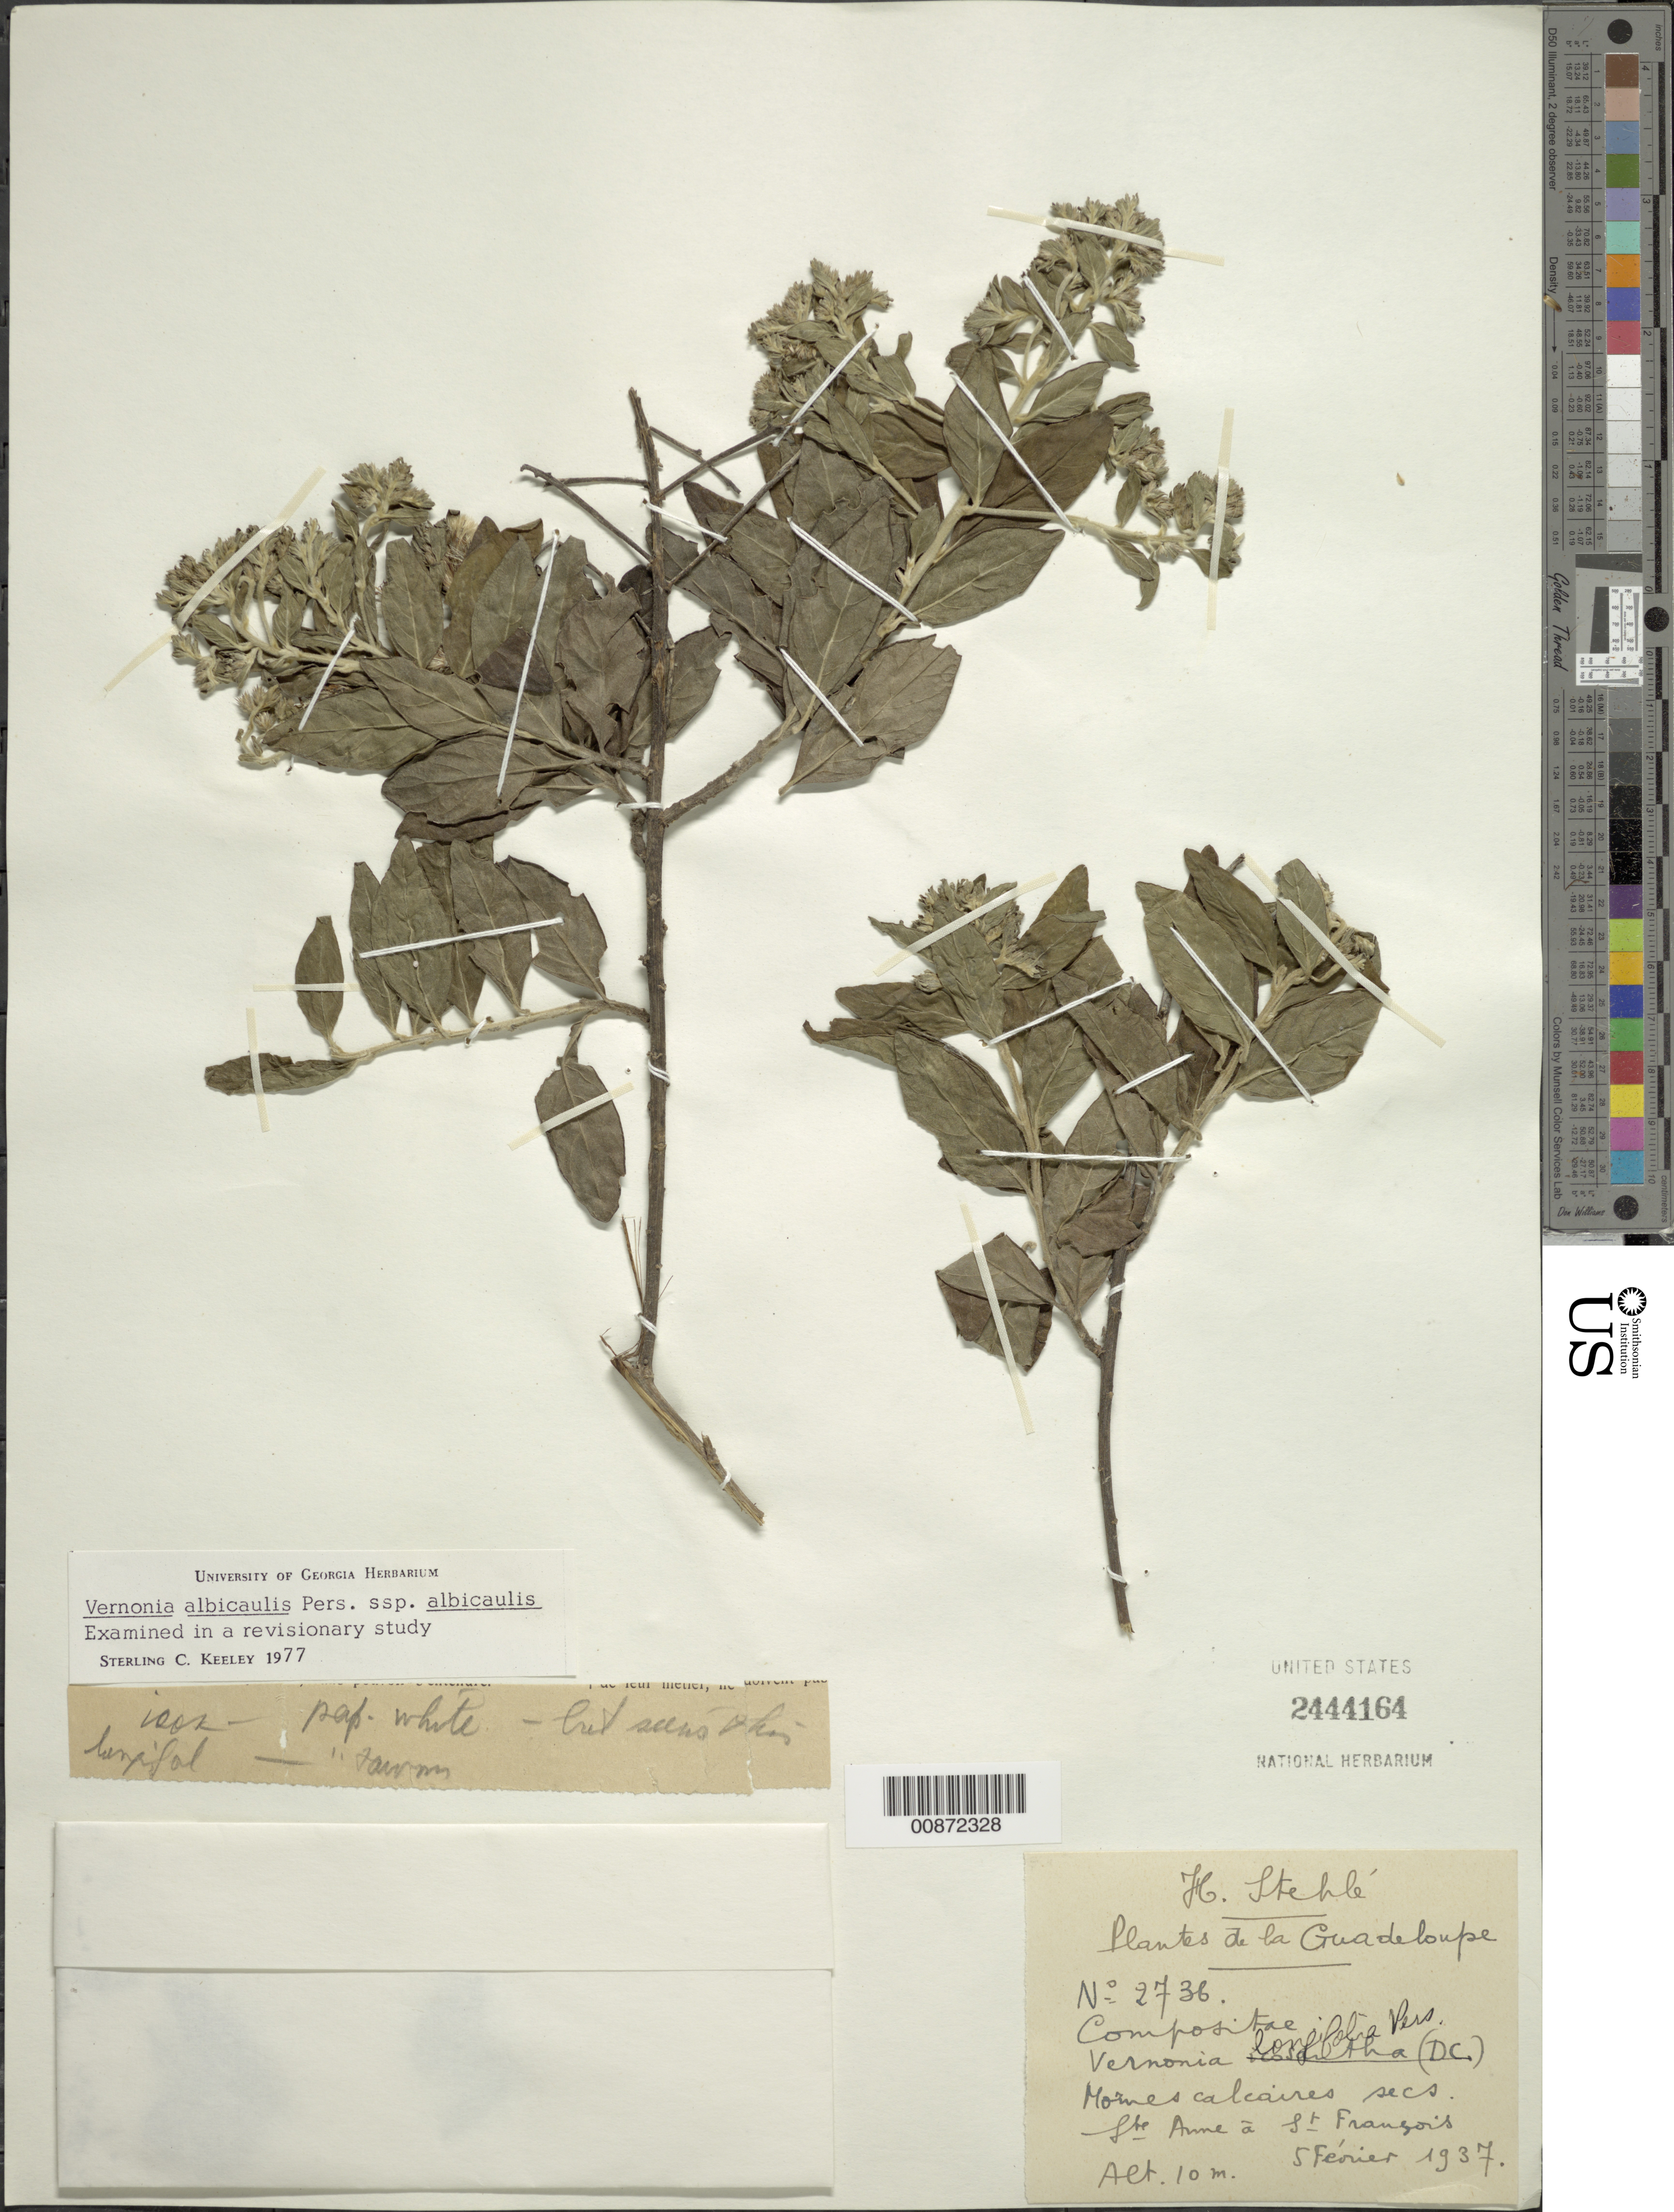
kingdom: Plantae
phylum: Tracheophyta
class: Magnoliopsida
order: Asterales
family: Asteraceae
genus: Lepidaploa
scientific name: Lepidaploa glabra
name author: (Willd.) H. Rob.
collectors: H. Stehlé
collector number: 2736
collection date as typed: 05 Feb 1937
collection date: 1937-02-05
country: Guadeloupe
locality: Ste. Anne à St. Fransois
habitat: Mornes calcaires secs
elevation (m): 10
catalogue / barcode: US 2444164